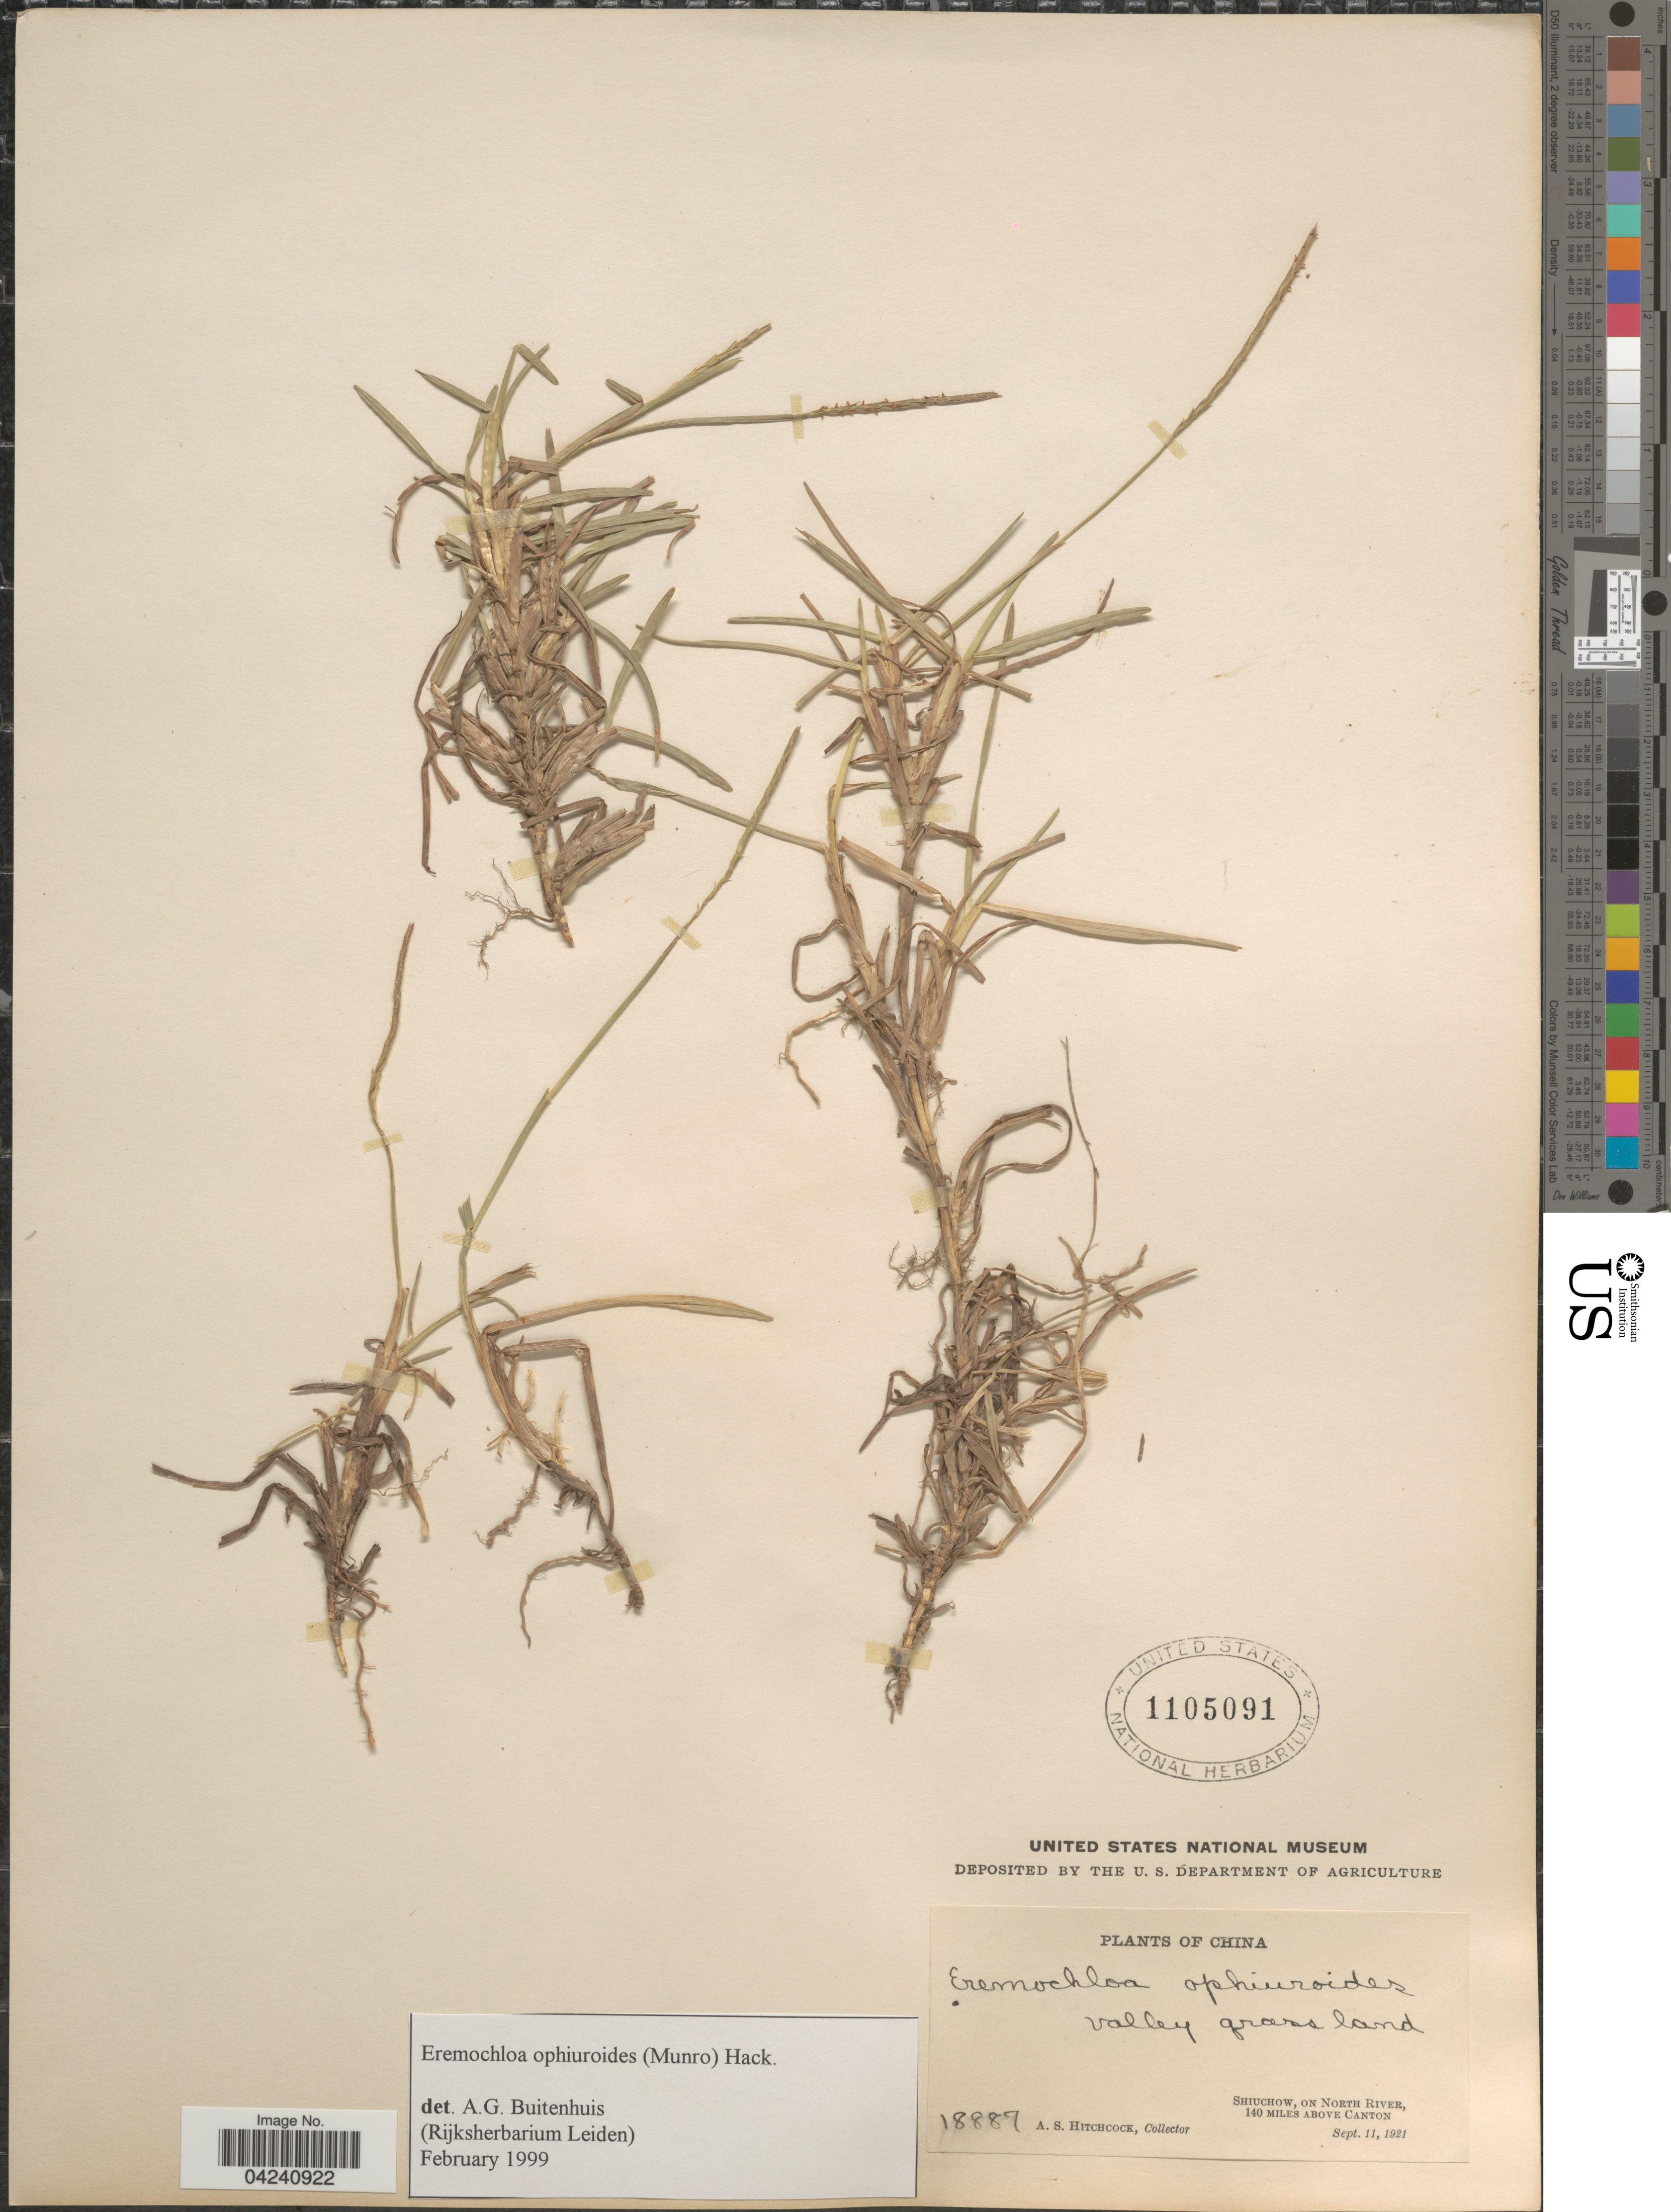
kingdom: Plantae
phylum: Tracheophyta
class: Liliopsida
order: Poales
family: Poaceae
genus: Eremochloa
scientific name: Eremochloa ophiuroides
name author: (Munro) Hack.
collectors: A. S. Hitchcock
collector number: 18887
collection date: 1921-09-11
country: China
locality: Shiuchow, on North River, 140 miles above Canton.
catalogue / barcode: US 1105091